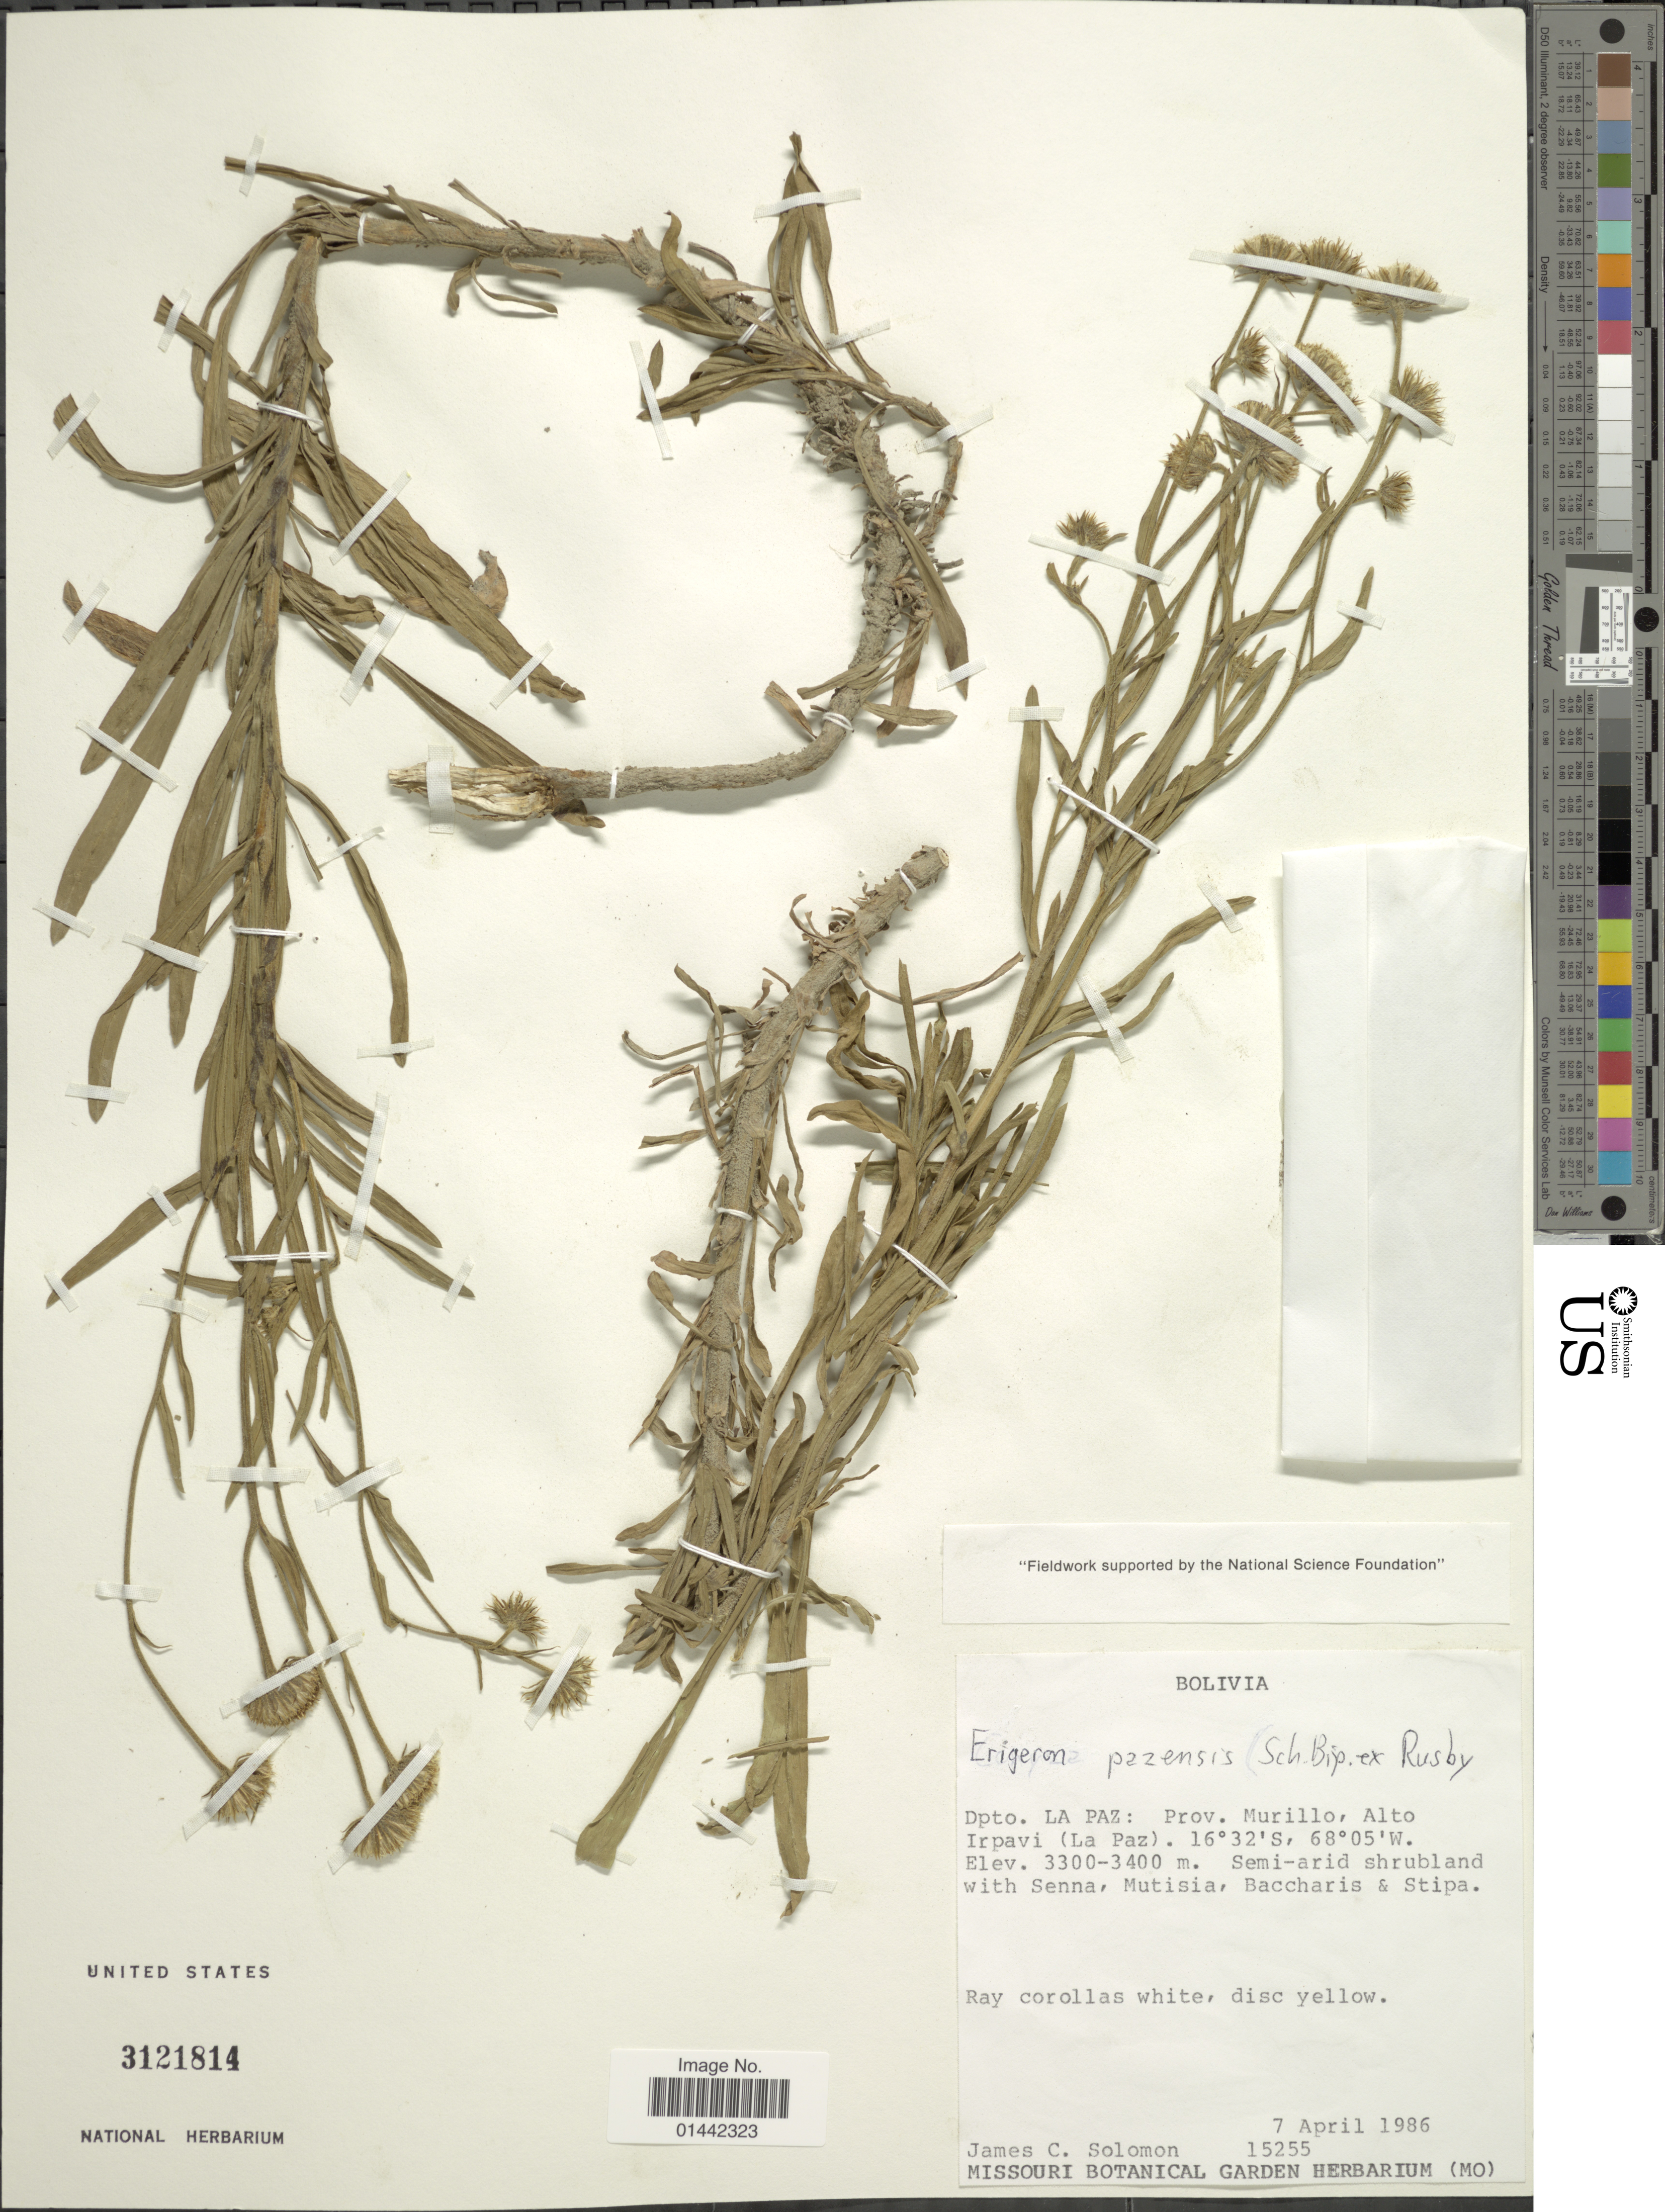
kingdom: Plantae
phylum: Tracheophyta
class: Magnoliopsida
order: Asterales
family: Asteraceae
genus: Erigeron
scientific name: Erigeron pazensis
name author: Sch. Bip. ex Rusby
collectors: J. C. Solomon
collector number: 15255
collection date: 1986-04-07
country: Bolivia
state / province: La Paz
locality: Prov. Murillo, Alto Irpavi (La Paz)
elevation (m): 3300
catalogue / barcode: US 3121814